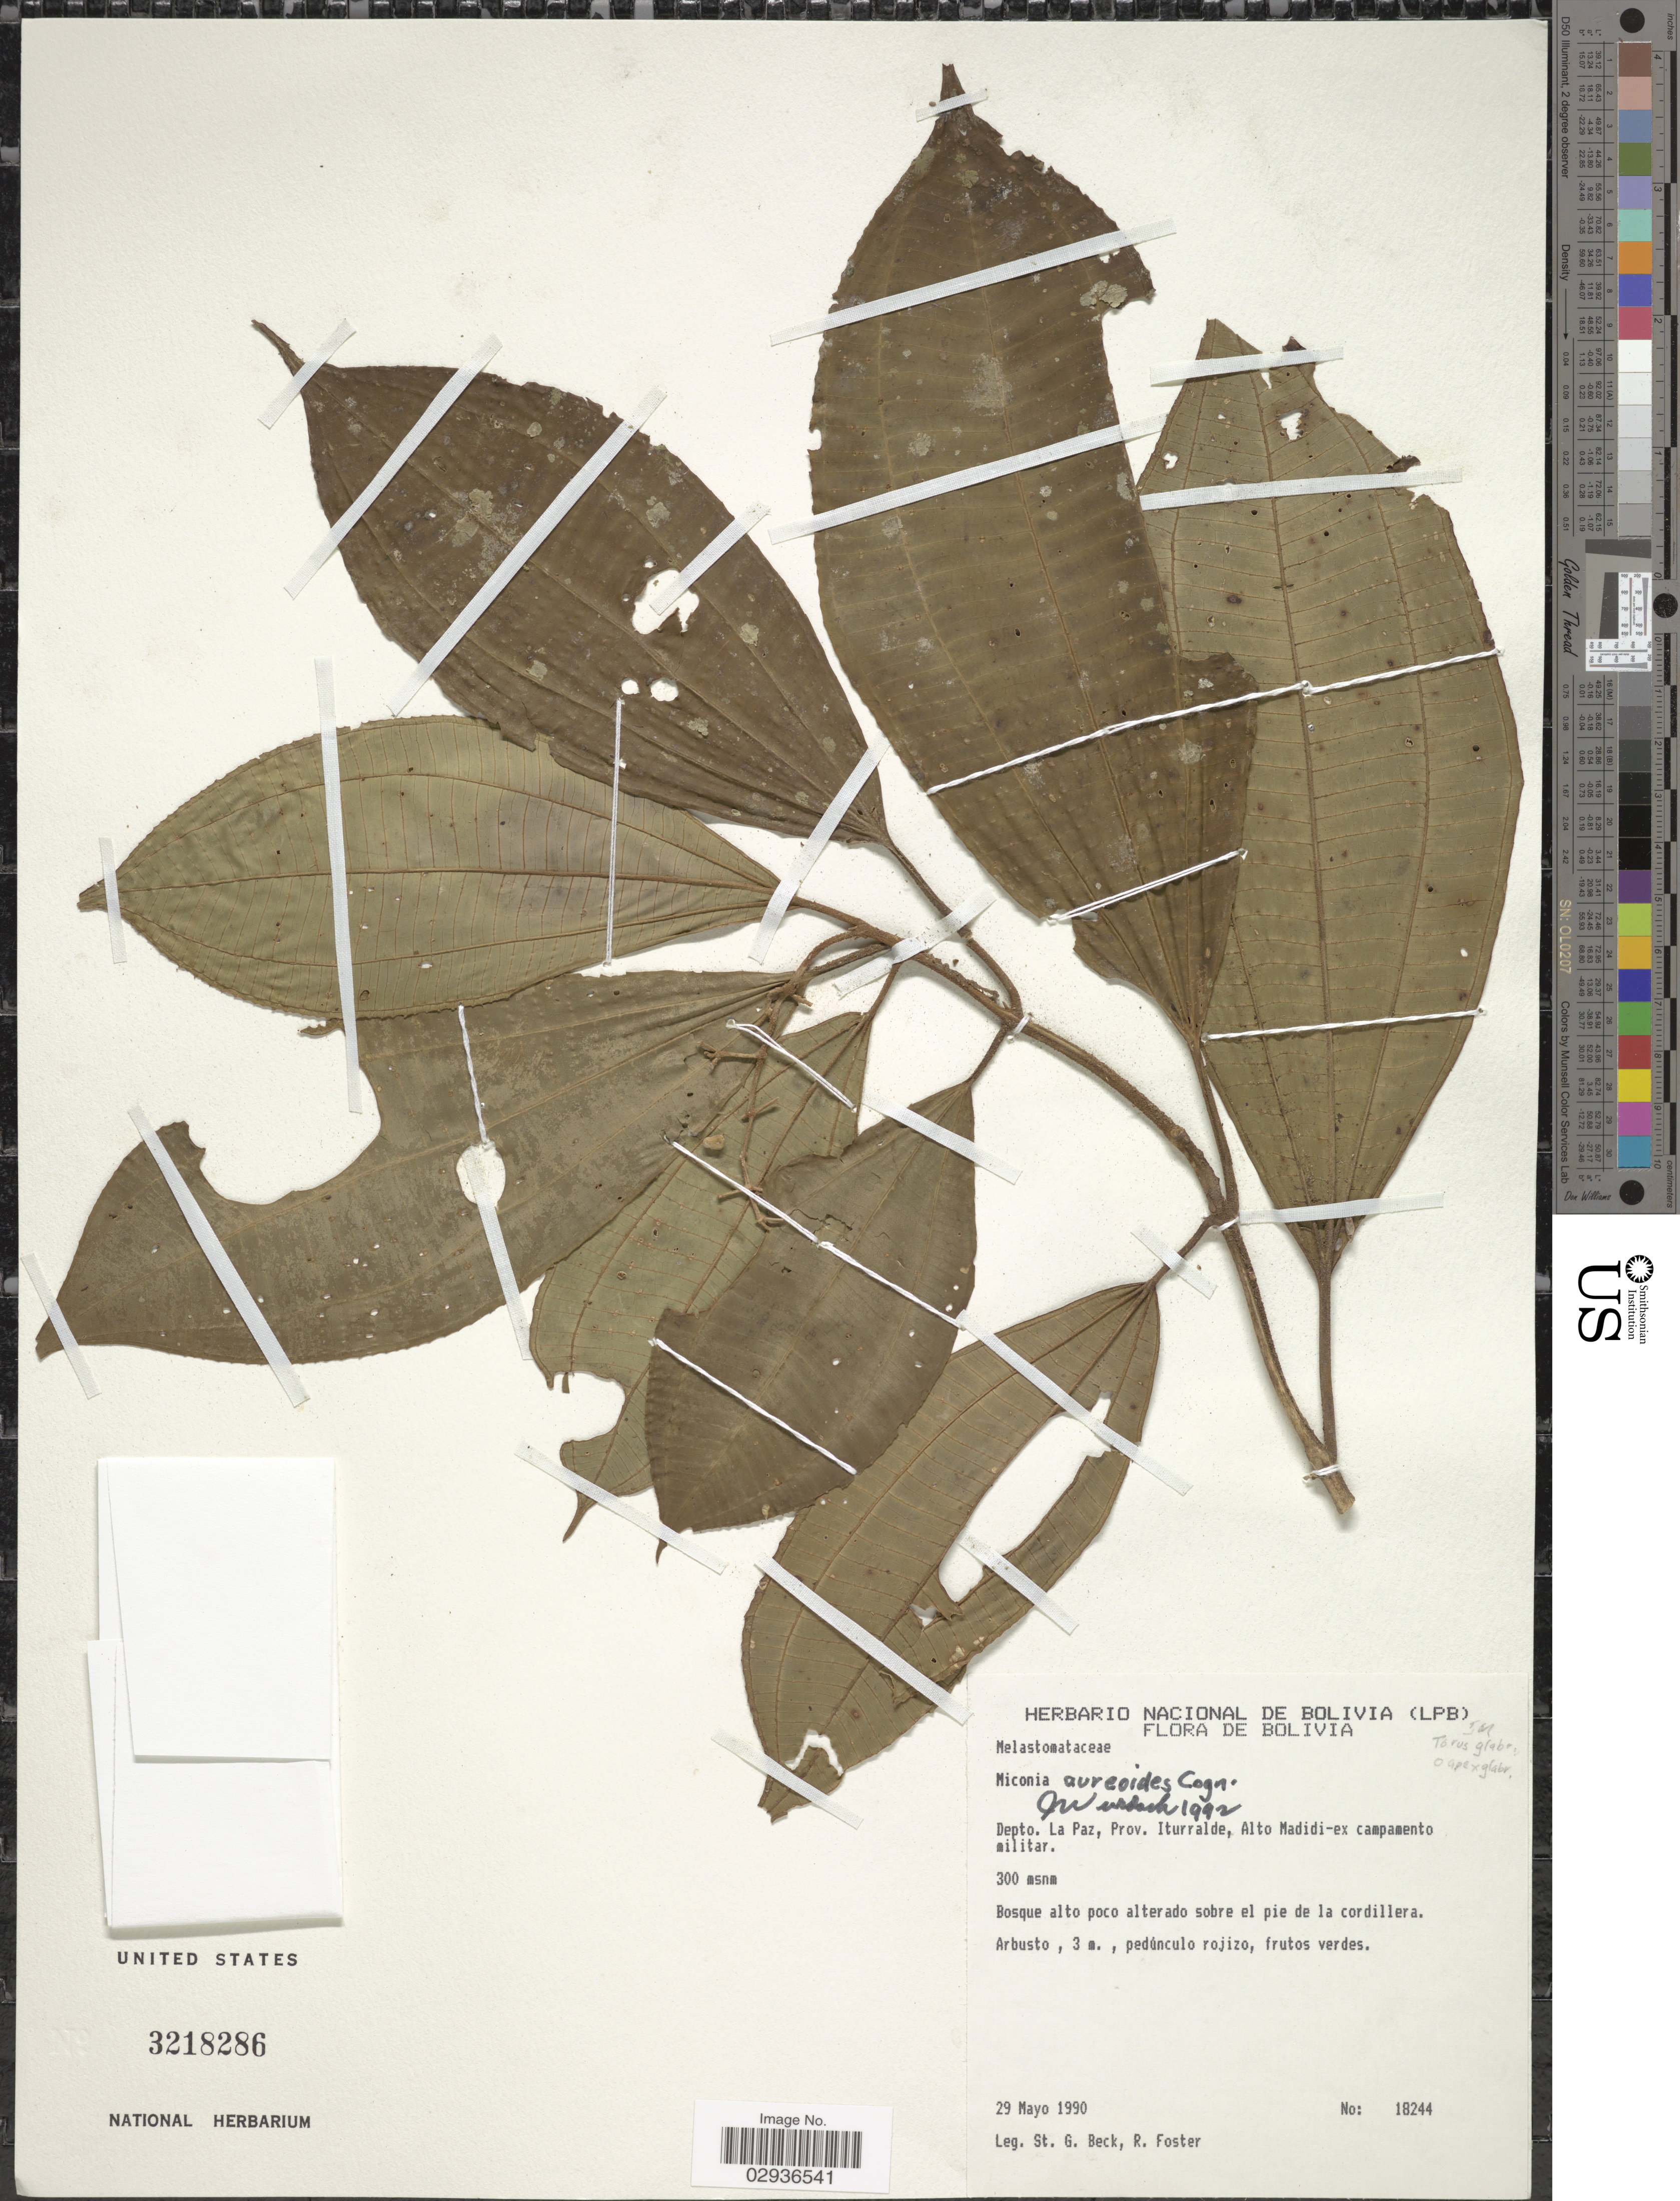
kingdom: Plantae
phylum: Tracheophyta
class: Magnoliopsida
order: Myrtales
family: Melastomataceae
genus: Miconia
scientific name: Miconia aureoides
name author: Cogn.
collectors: S. G. Beck & R. Foster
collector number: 18244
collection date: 1990-05-29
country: Bolivia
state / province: La Paz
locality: Depto. La Paz, Prov. Iturralde, Alto Madidi-ex campamento militar.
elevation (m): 300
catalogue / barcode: US 3218286